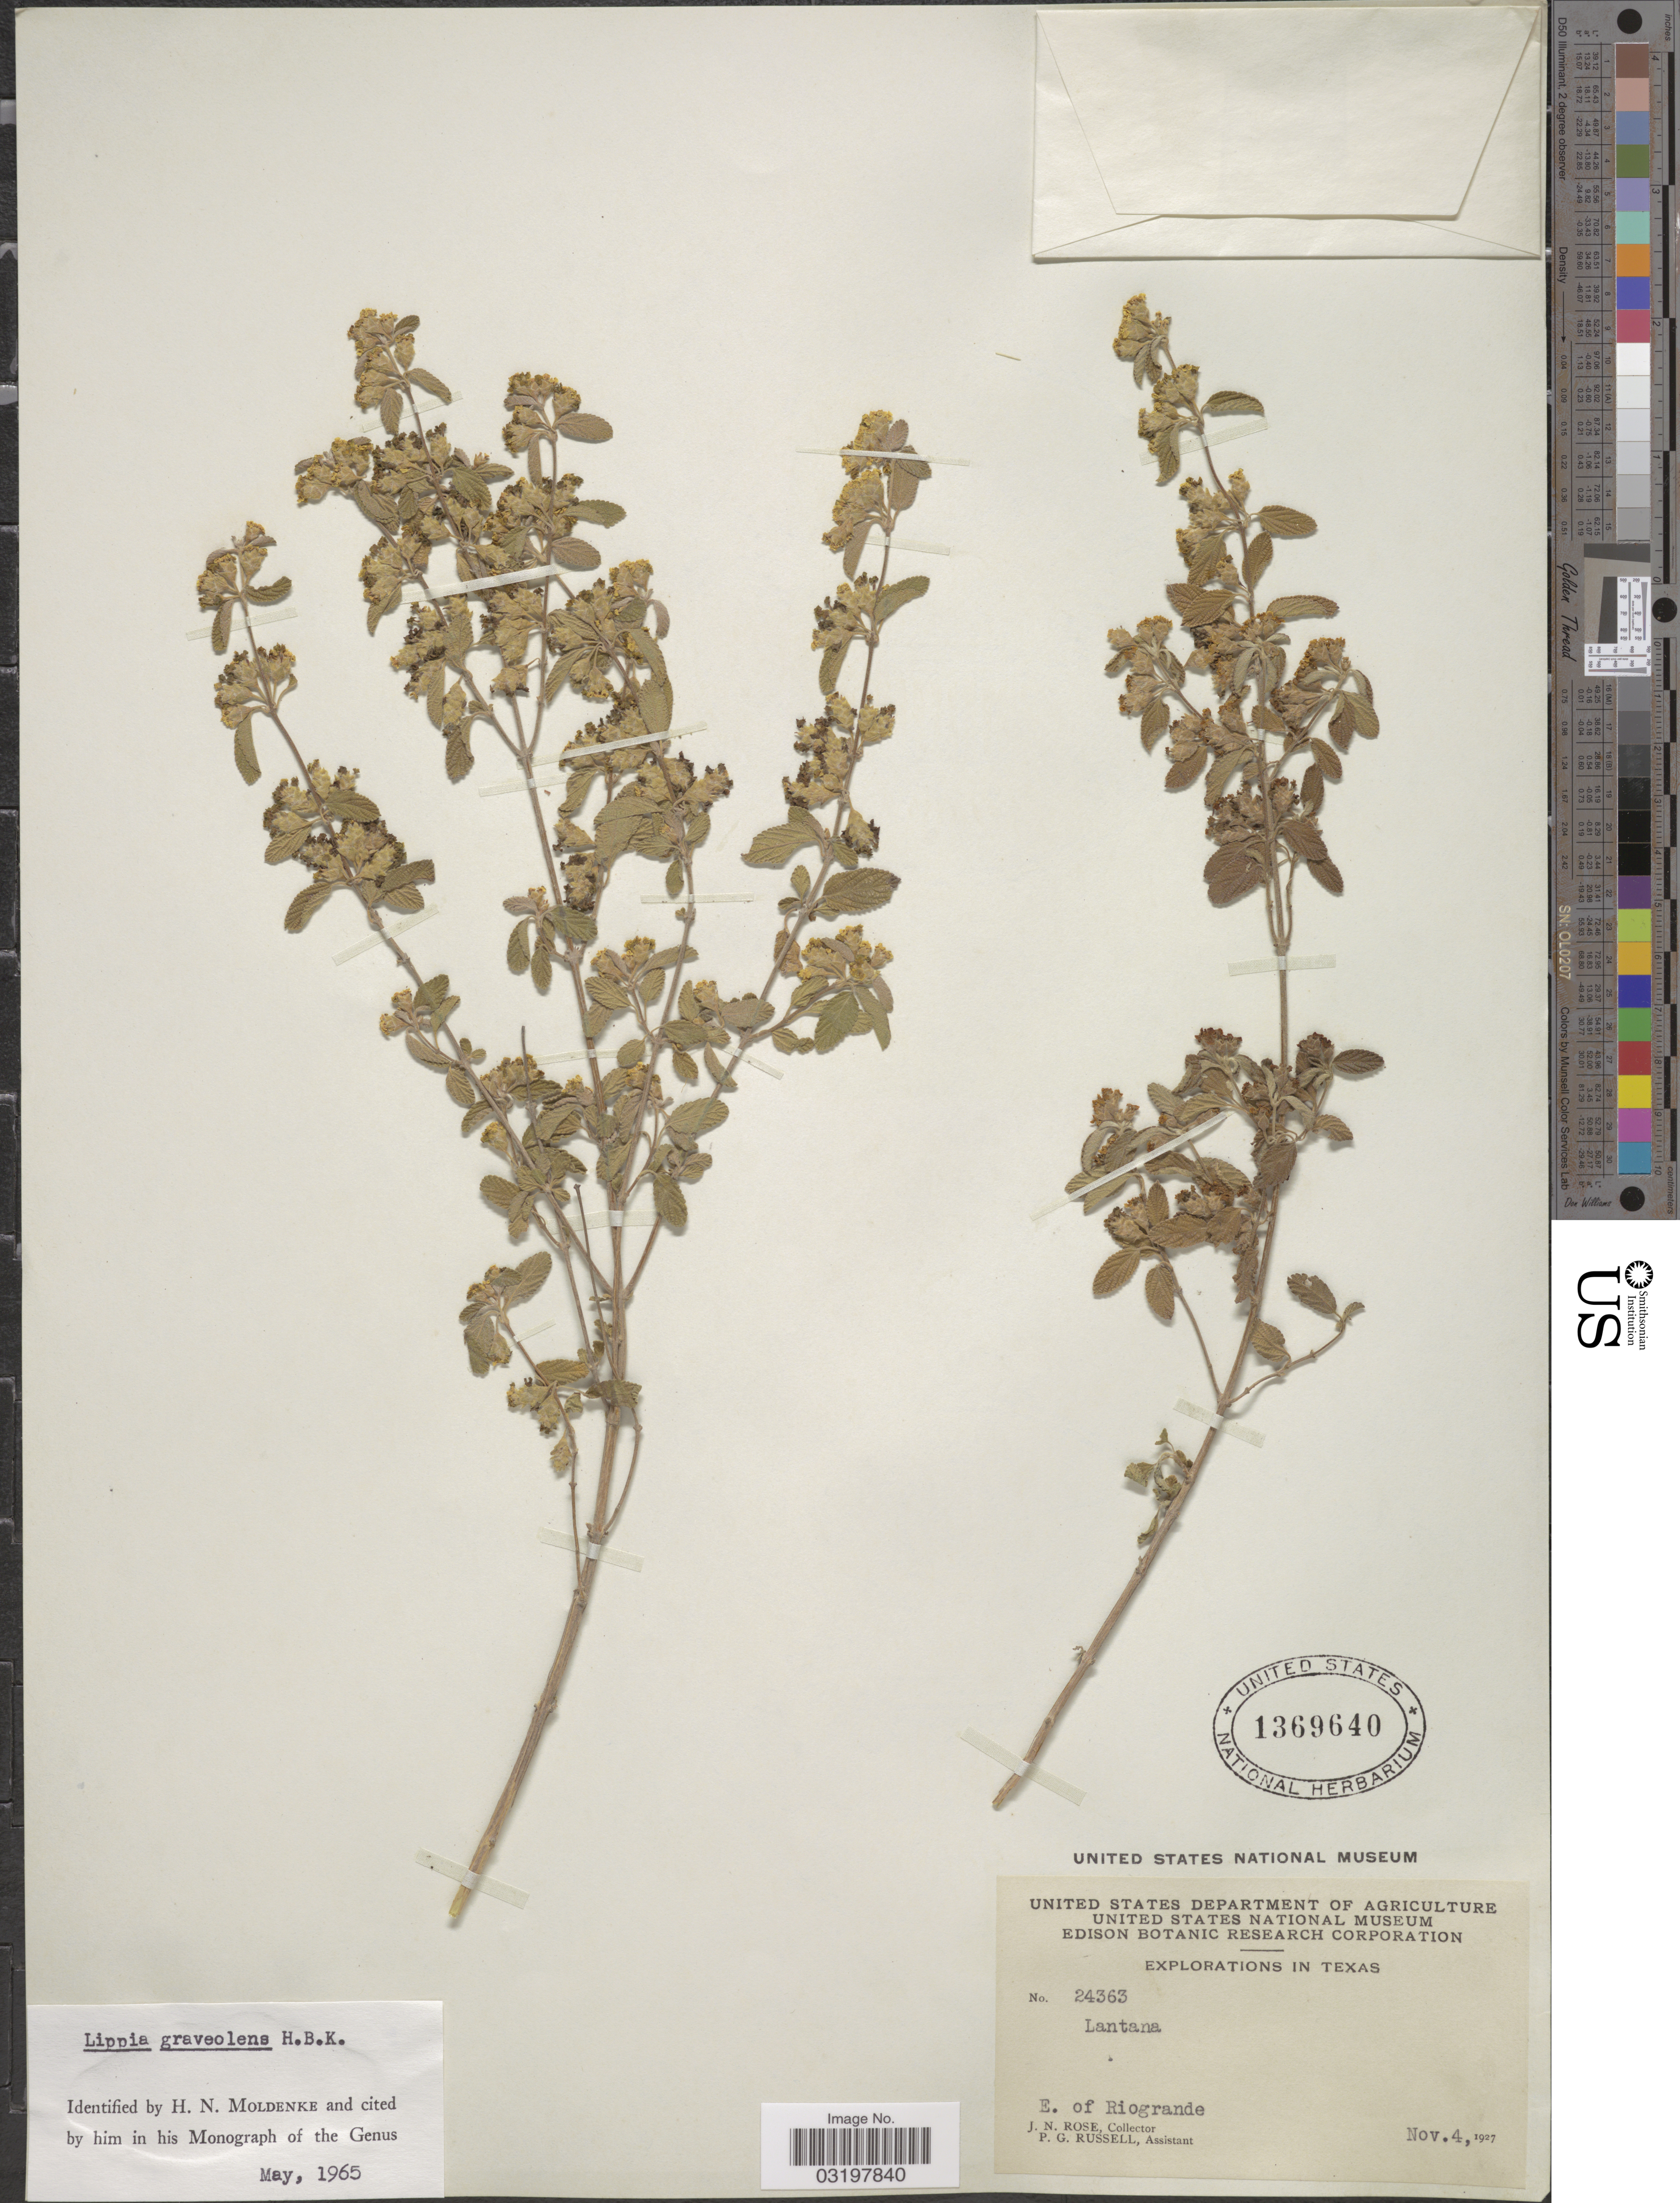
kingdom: Plantae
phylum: Tracheophyta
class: Magnoliopsida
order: Lamiales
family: Verbenaceae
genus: Lippia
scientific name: Lippia graveolens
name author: Kunth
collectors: J. N. Rose & P. G. Russell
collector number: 24363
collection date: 1927-11-04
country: United States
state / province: Texas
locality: E. of Riogrande.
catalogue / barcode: US 1369640